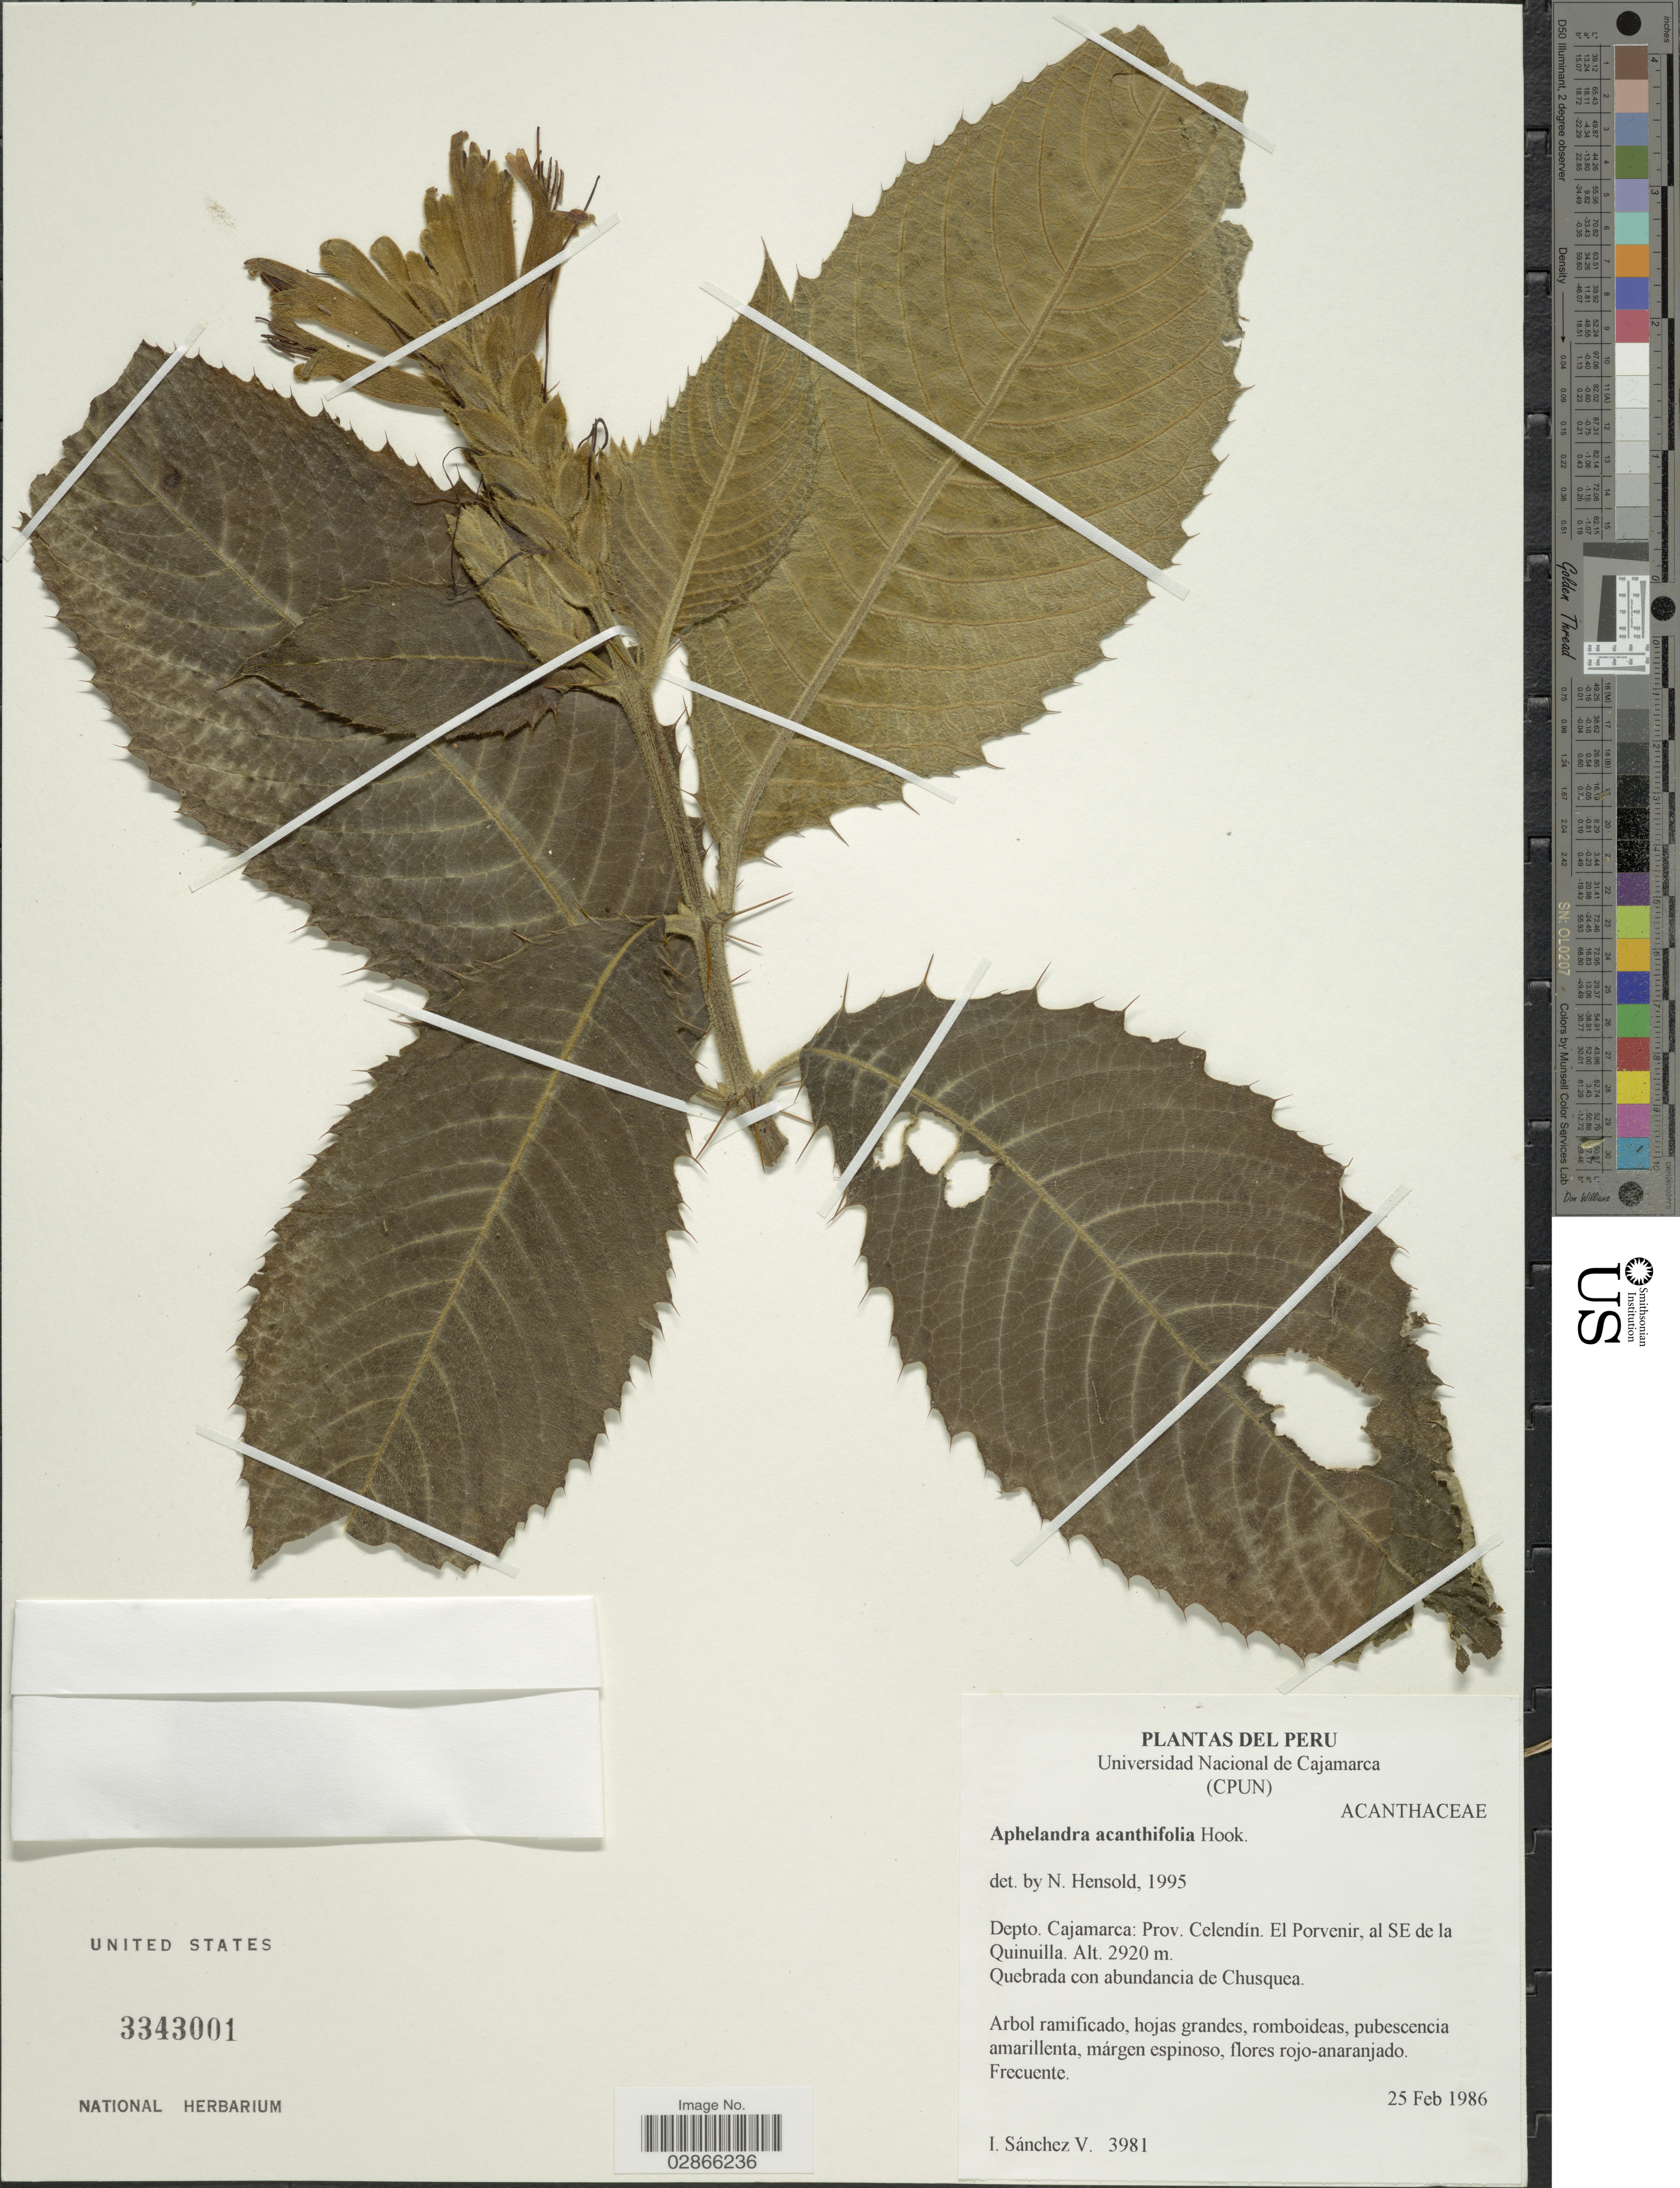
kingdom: Plantae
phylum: Tracheophyta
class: Magnoliopsida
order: Lamiales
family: Acanthaceae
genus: Aphelandra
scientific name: Aphelandra acanthifolia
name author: Hook.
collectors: I. Sánchez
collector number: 3981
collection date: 1986-02-25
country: Peru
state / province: Cajamarca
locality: Prov. Celendin. El Porvenir, al SE de la Quinuilla. Quebrada con abundancia de Chusquea.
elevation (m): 2920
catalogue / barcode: US 3343001